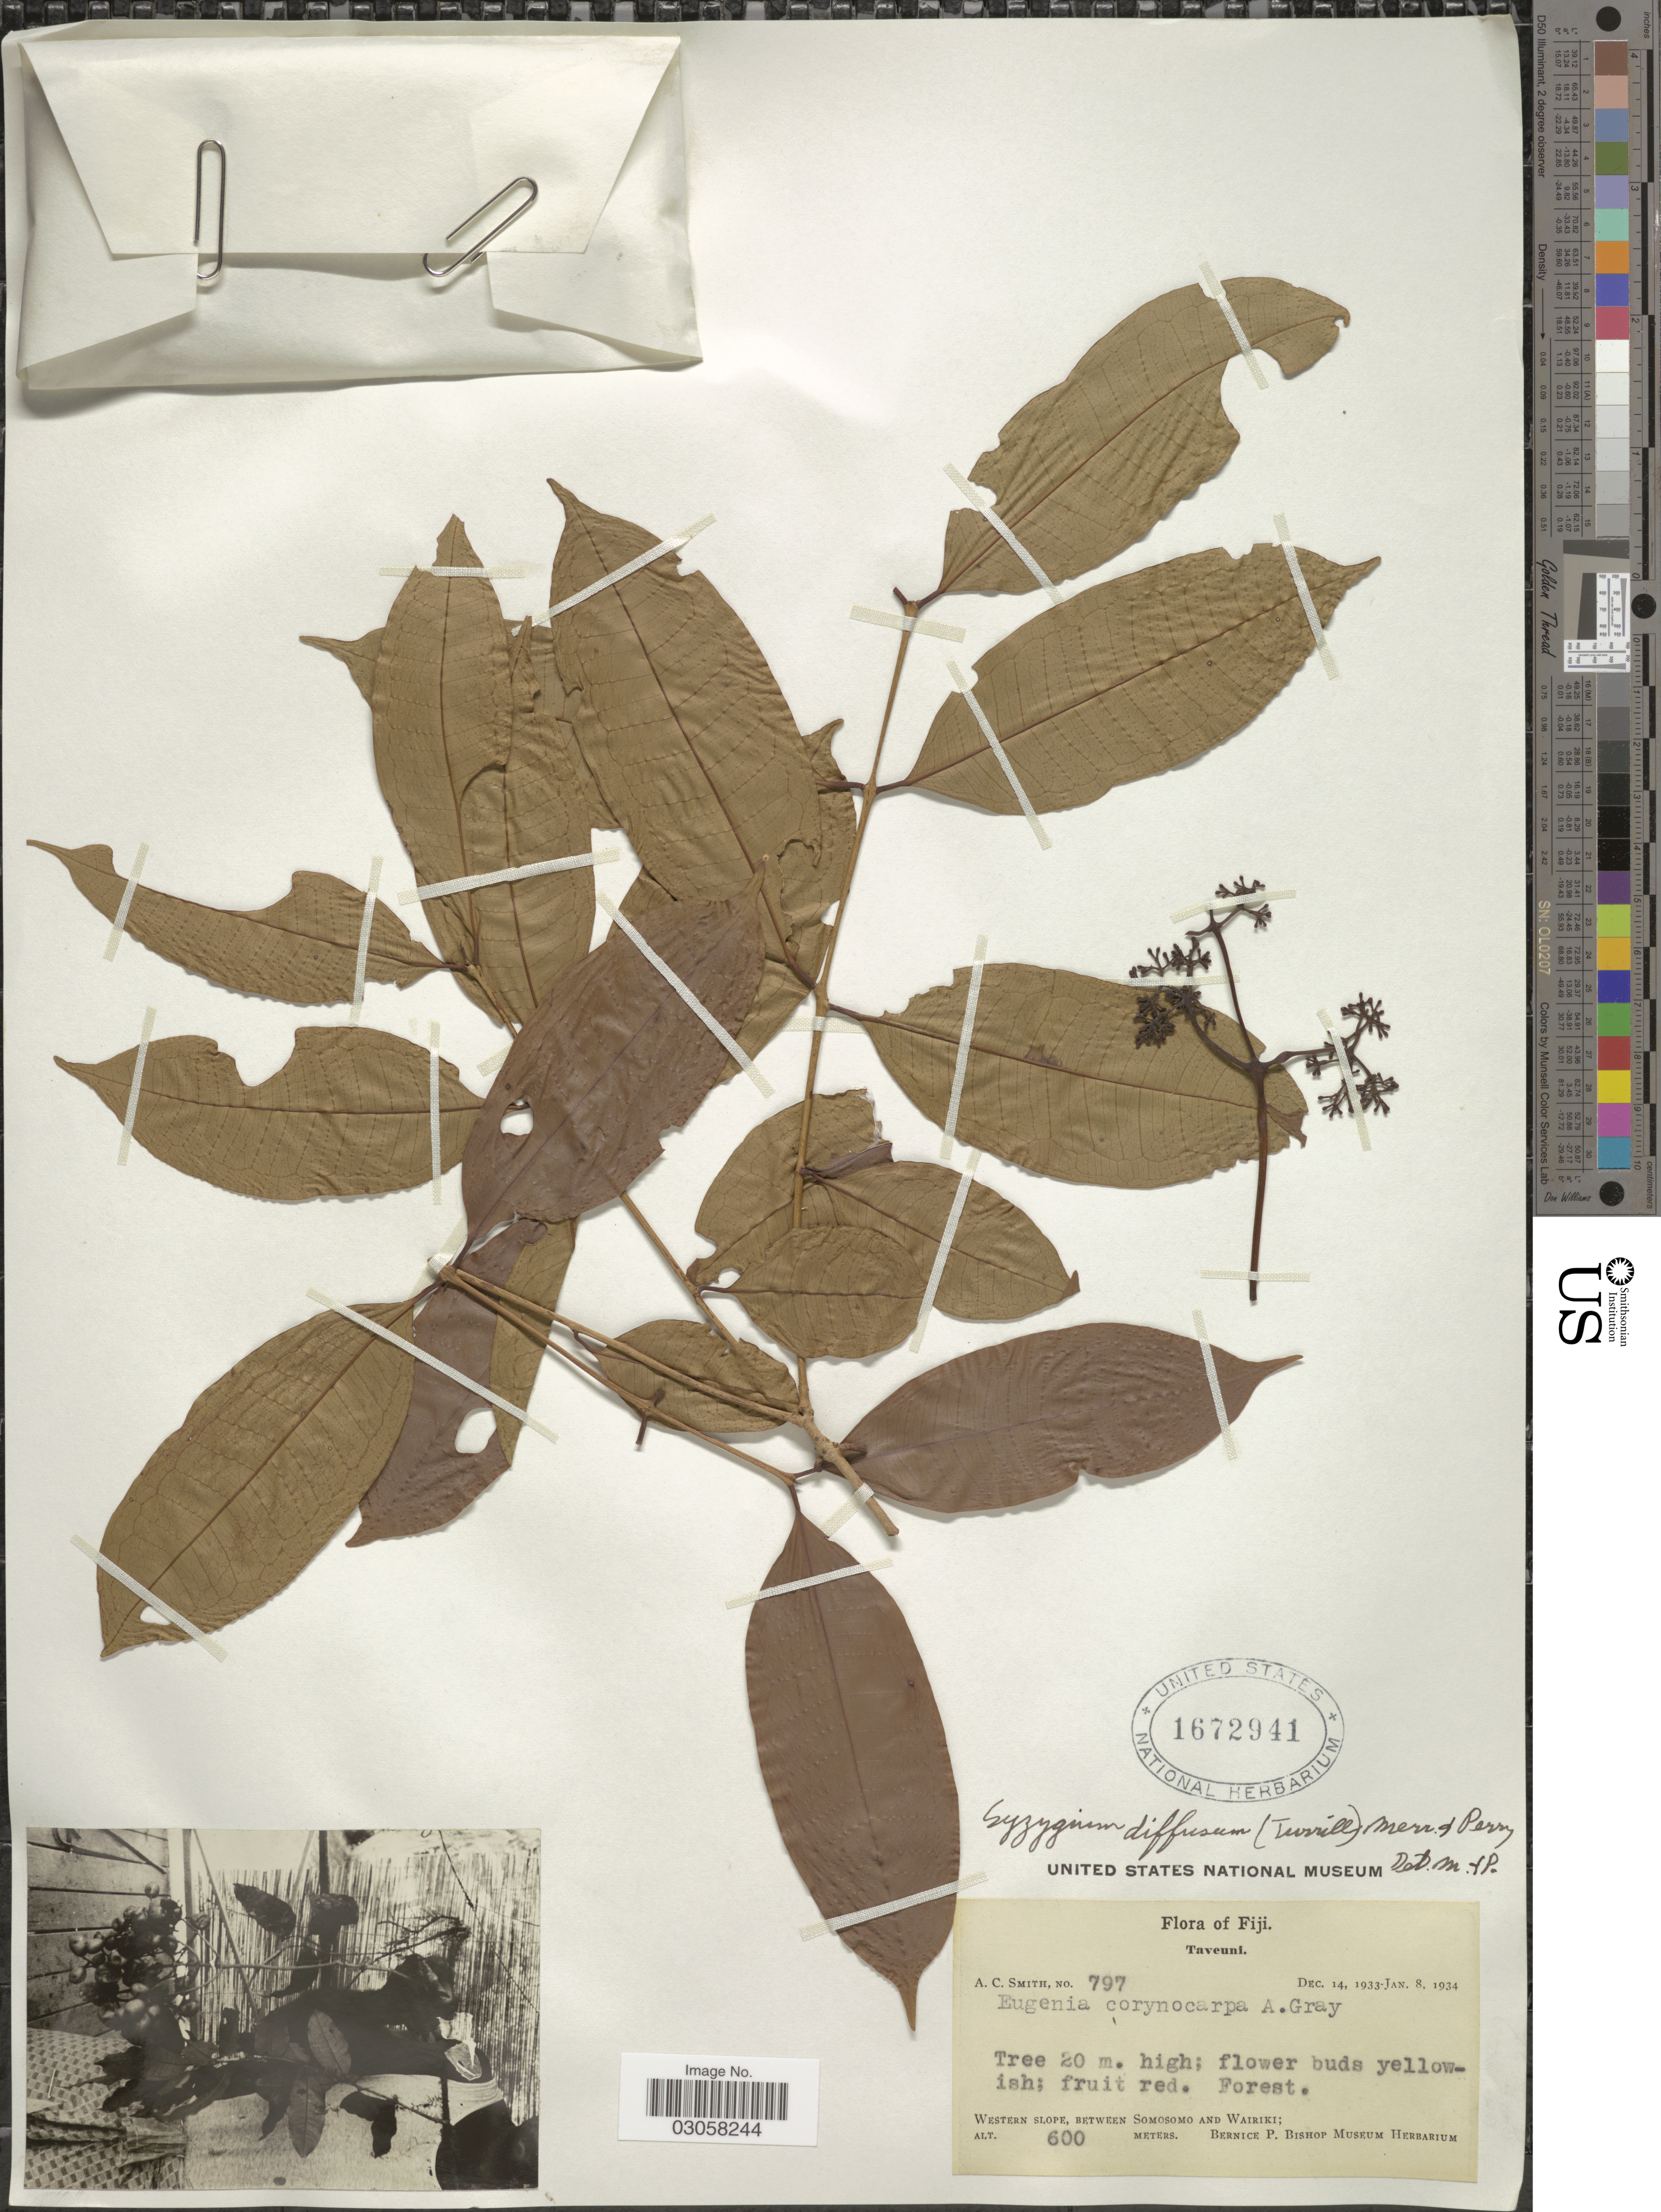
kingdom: Plantae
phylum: Tracheophyta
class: Magnoliopsida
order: Myrtales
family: Myrtaceae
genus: Syzygium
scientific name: Syzygium diffusum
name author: (Turill) Merr. & L.M. Perry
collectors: A. C. Smith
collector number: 797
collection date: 1933-12-14/1934-01-08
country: Fiji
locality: Taveuni. Western slope, between Somosomo and Wairiki.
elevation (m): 600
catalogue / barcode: US 1672941